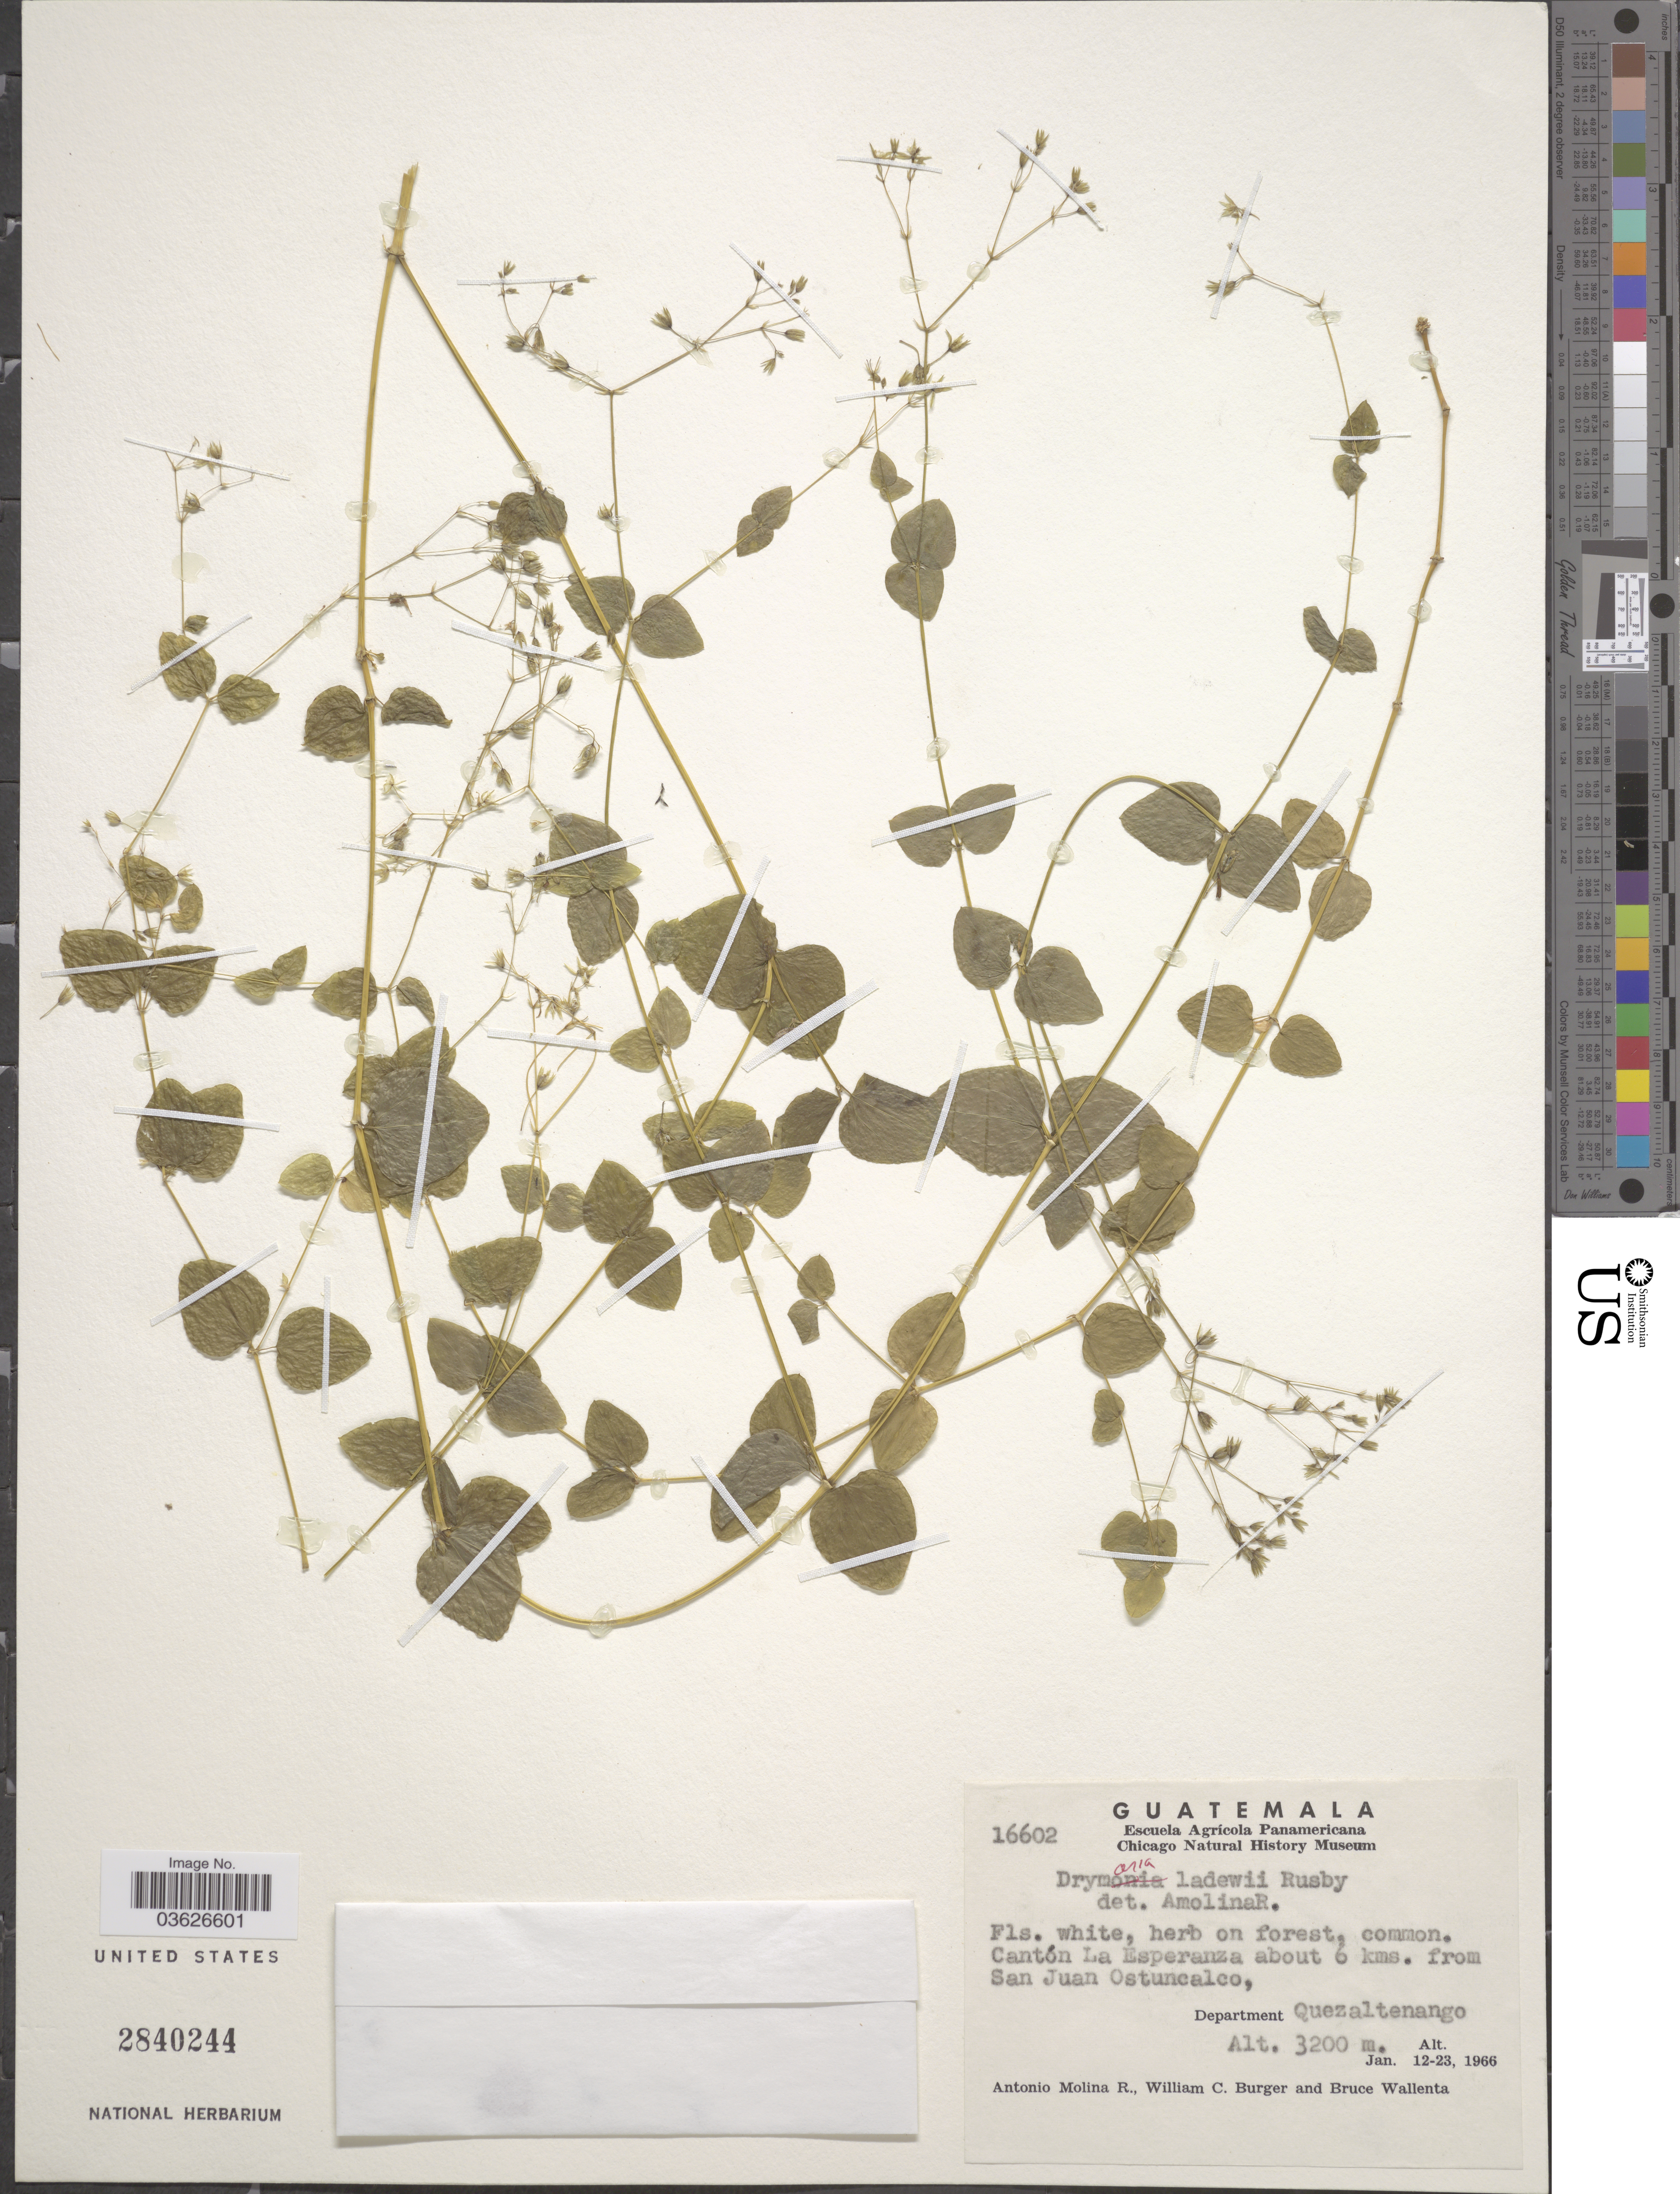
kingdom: Plantae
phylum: Tracheophyta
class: Magnoliopsida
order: Caryophyllales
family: Caryophyllaceae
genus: Drymaria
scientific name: Drymaria ladewii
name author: Rusby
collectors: A. Molina R., W. Burger & B. Wallenta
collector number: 16602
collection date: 1966-01-12/1966-01-23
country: Guatemala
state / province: Quetzaltenango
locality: Cantón La Esperanza about 6 kms. from San Juan Ostuncalco, Department Quezaltenango.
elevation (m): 3200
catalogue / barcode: US 2840244